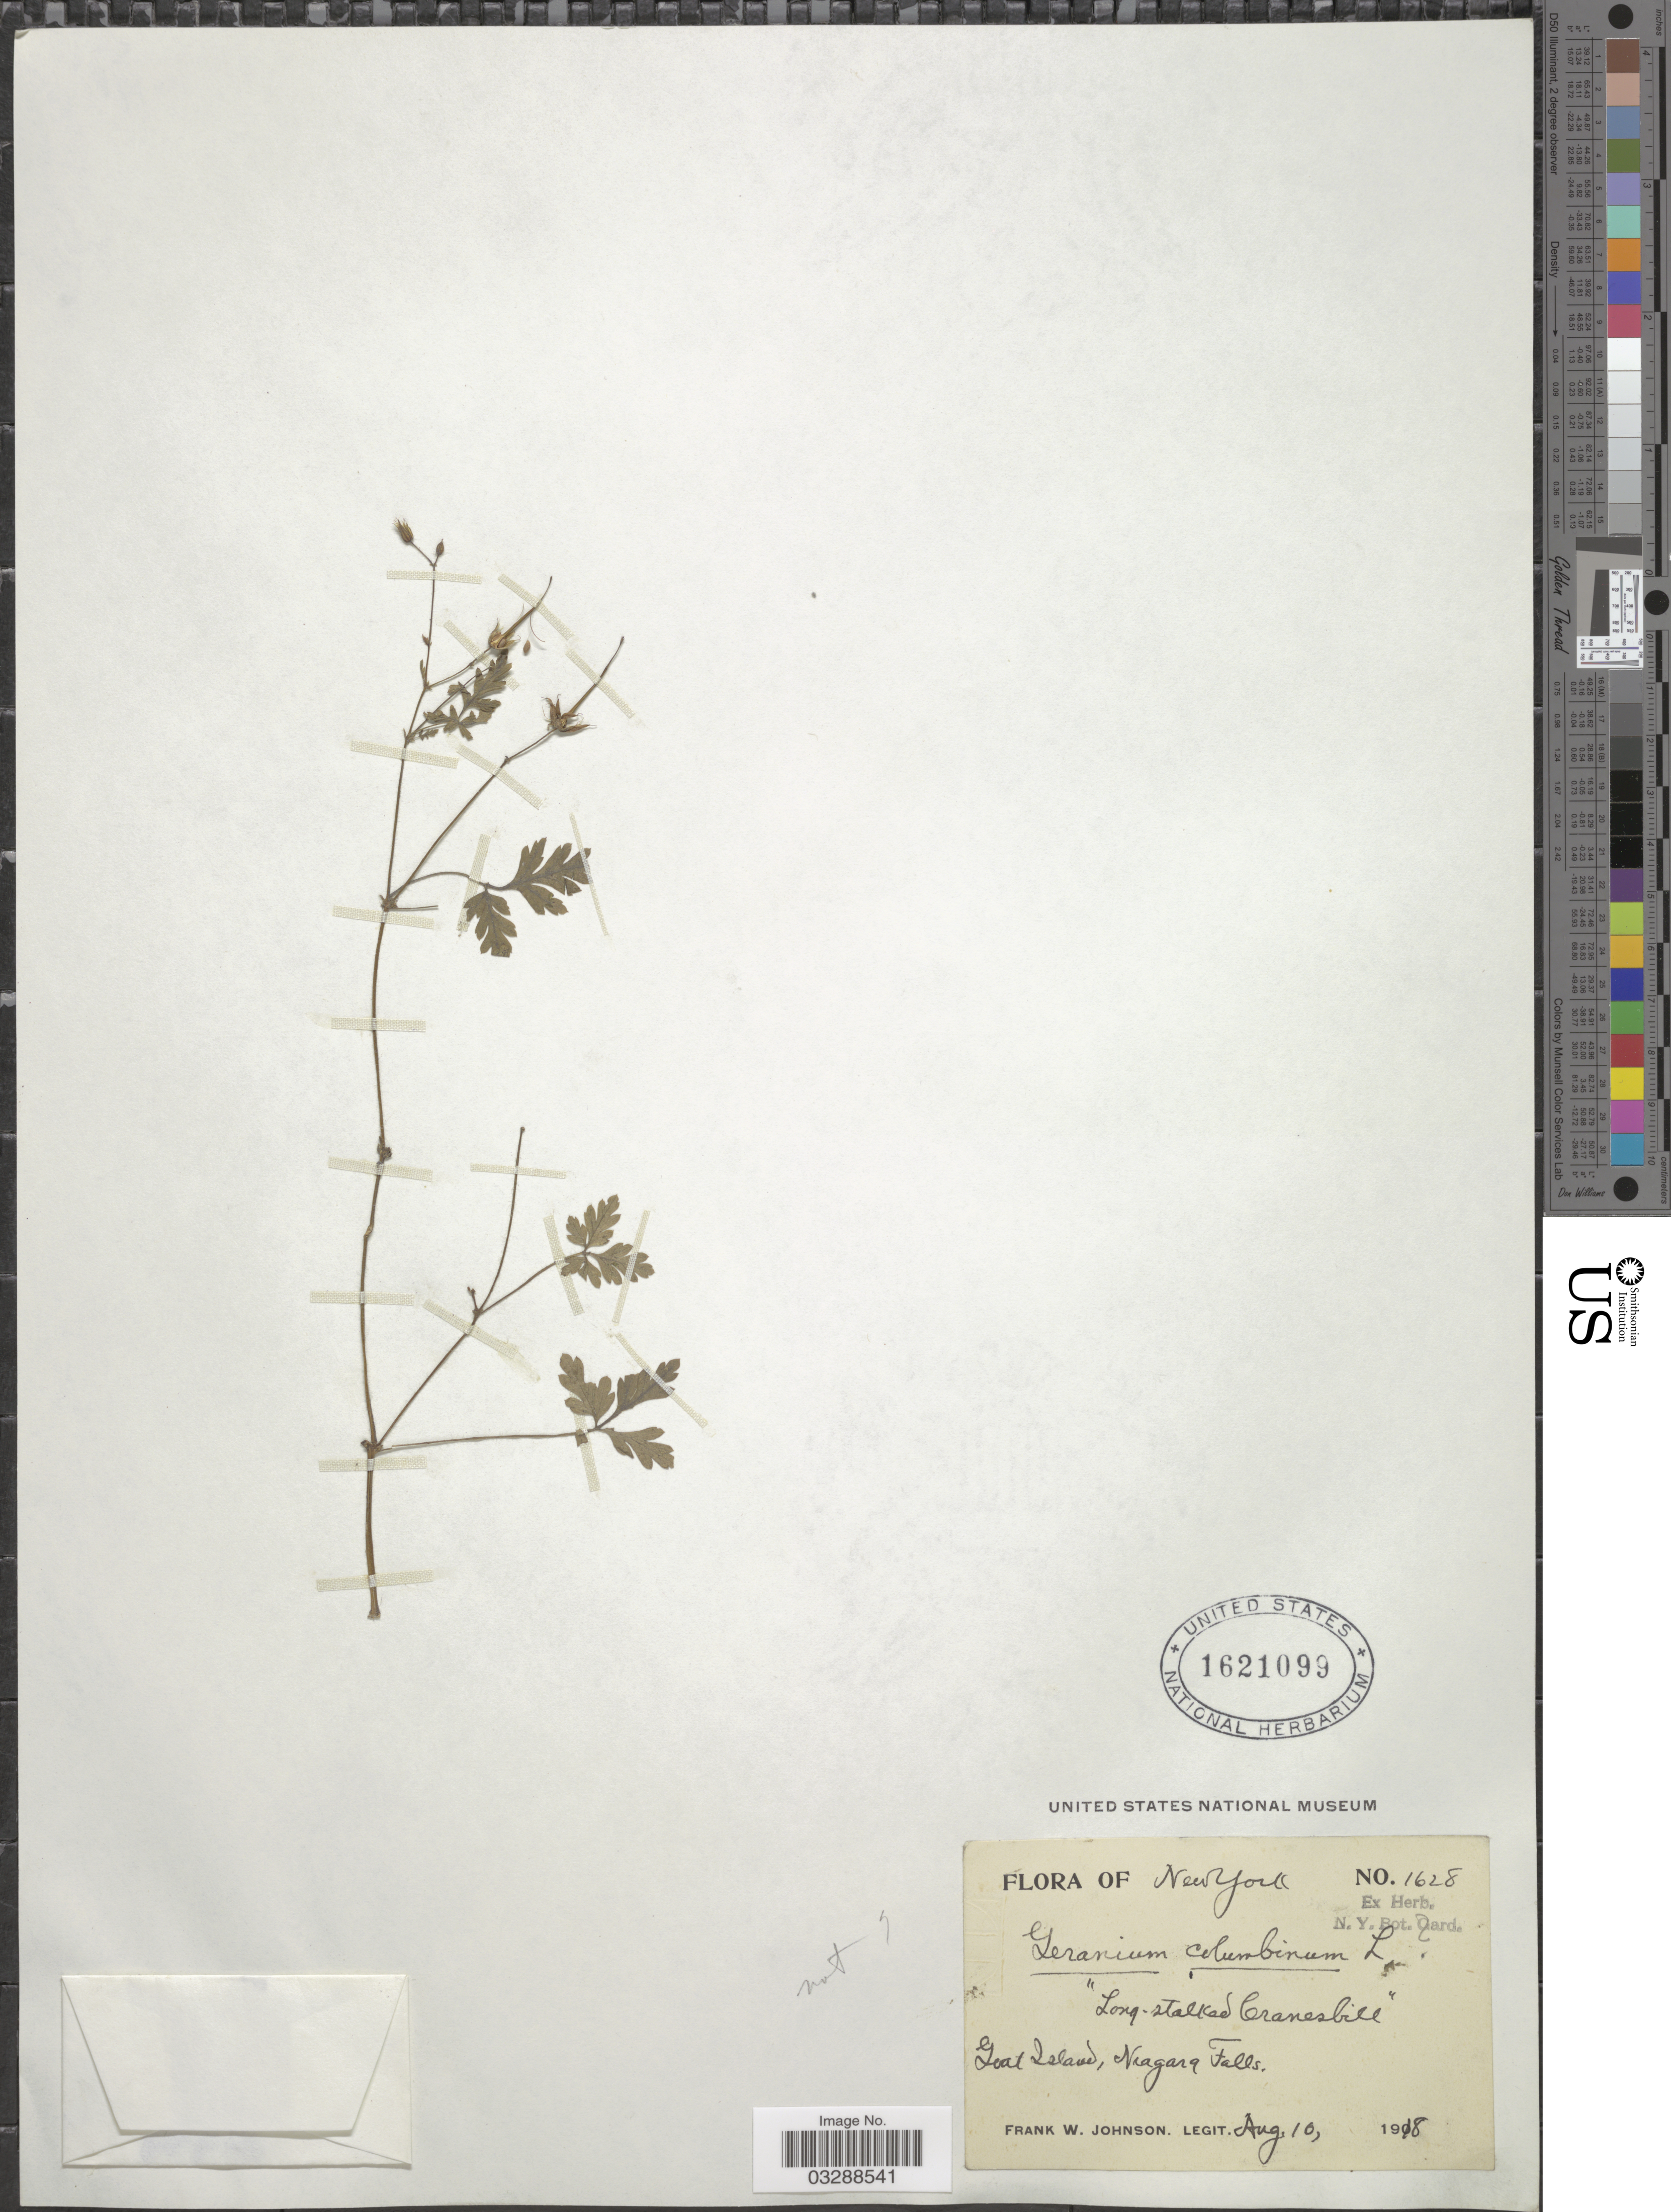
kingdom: Plantae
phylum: Tracheophyta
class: Magnoliopsida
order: Geraniales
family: Geraniaceae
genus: Geranium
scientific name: Geranium columbinum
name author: L.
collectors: F. W. Johnson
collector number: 1628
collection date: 1918-08-10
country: United States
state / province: New York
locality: Great Island, Niagara Falls.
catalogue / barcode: US 1621099